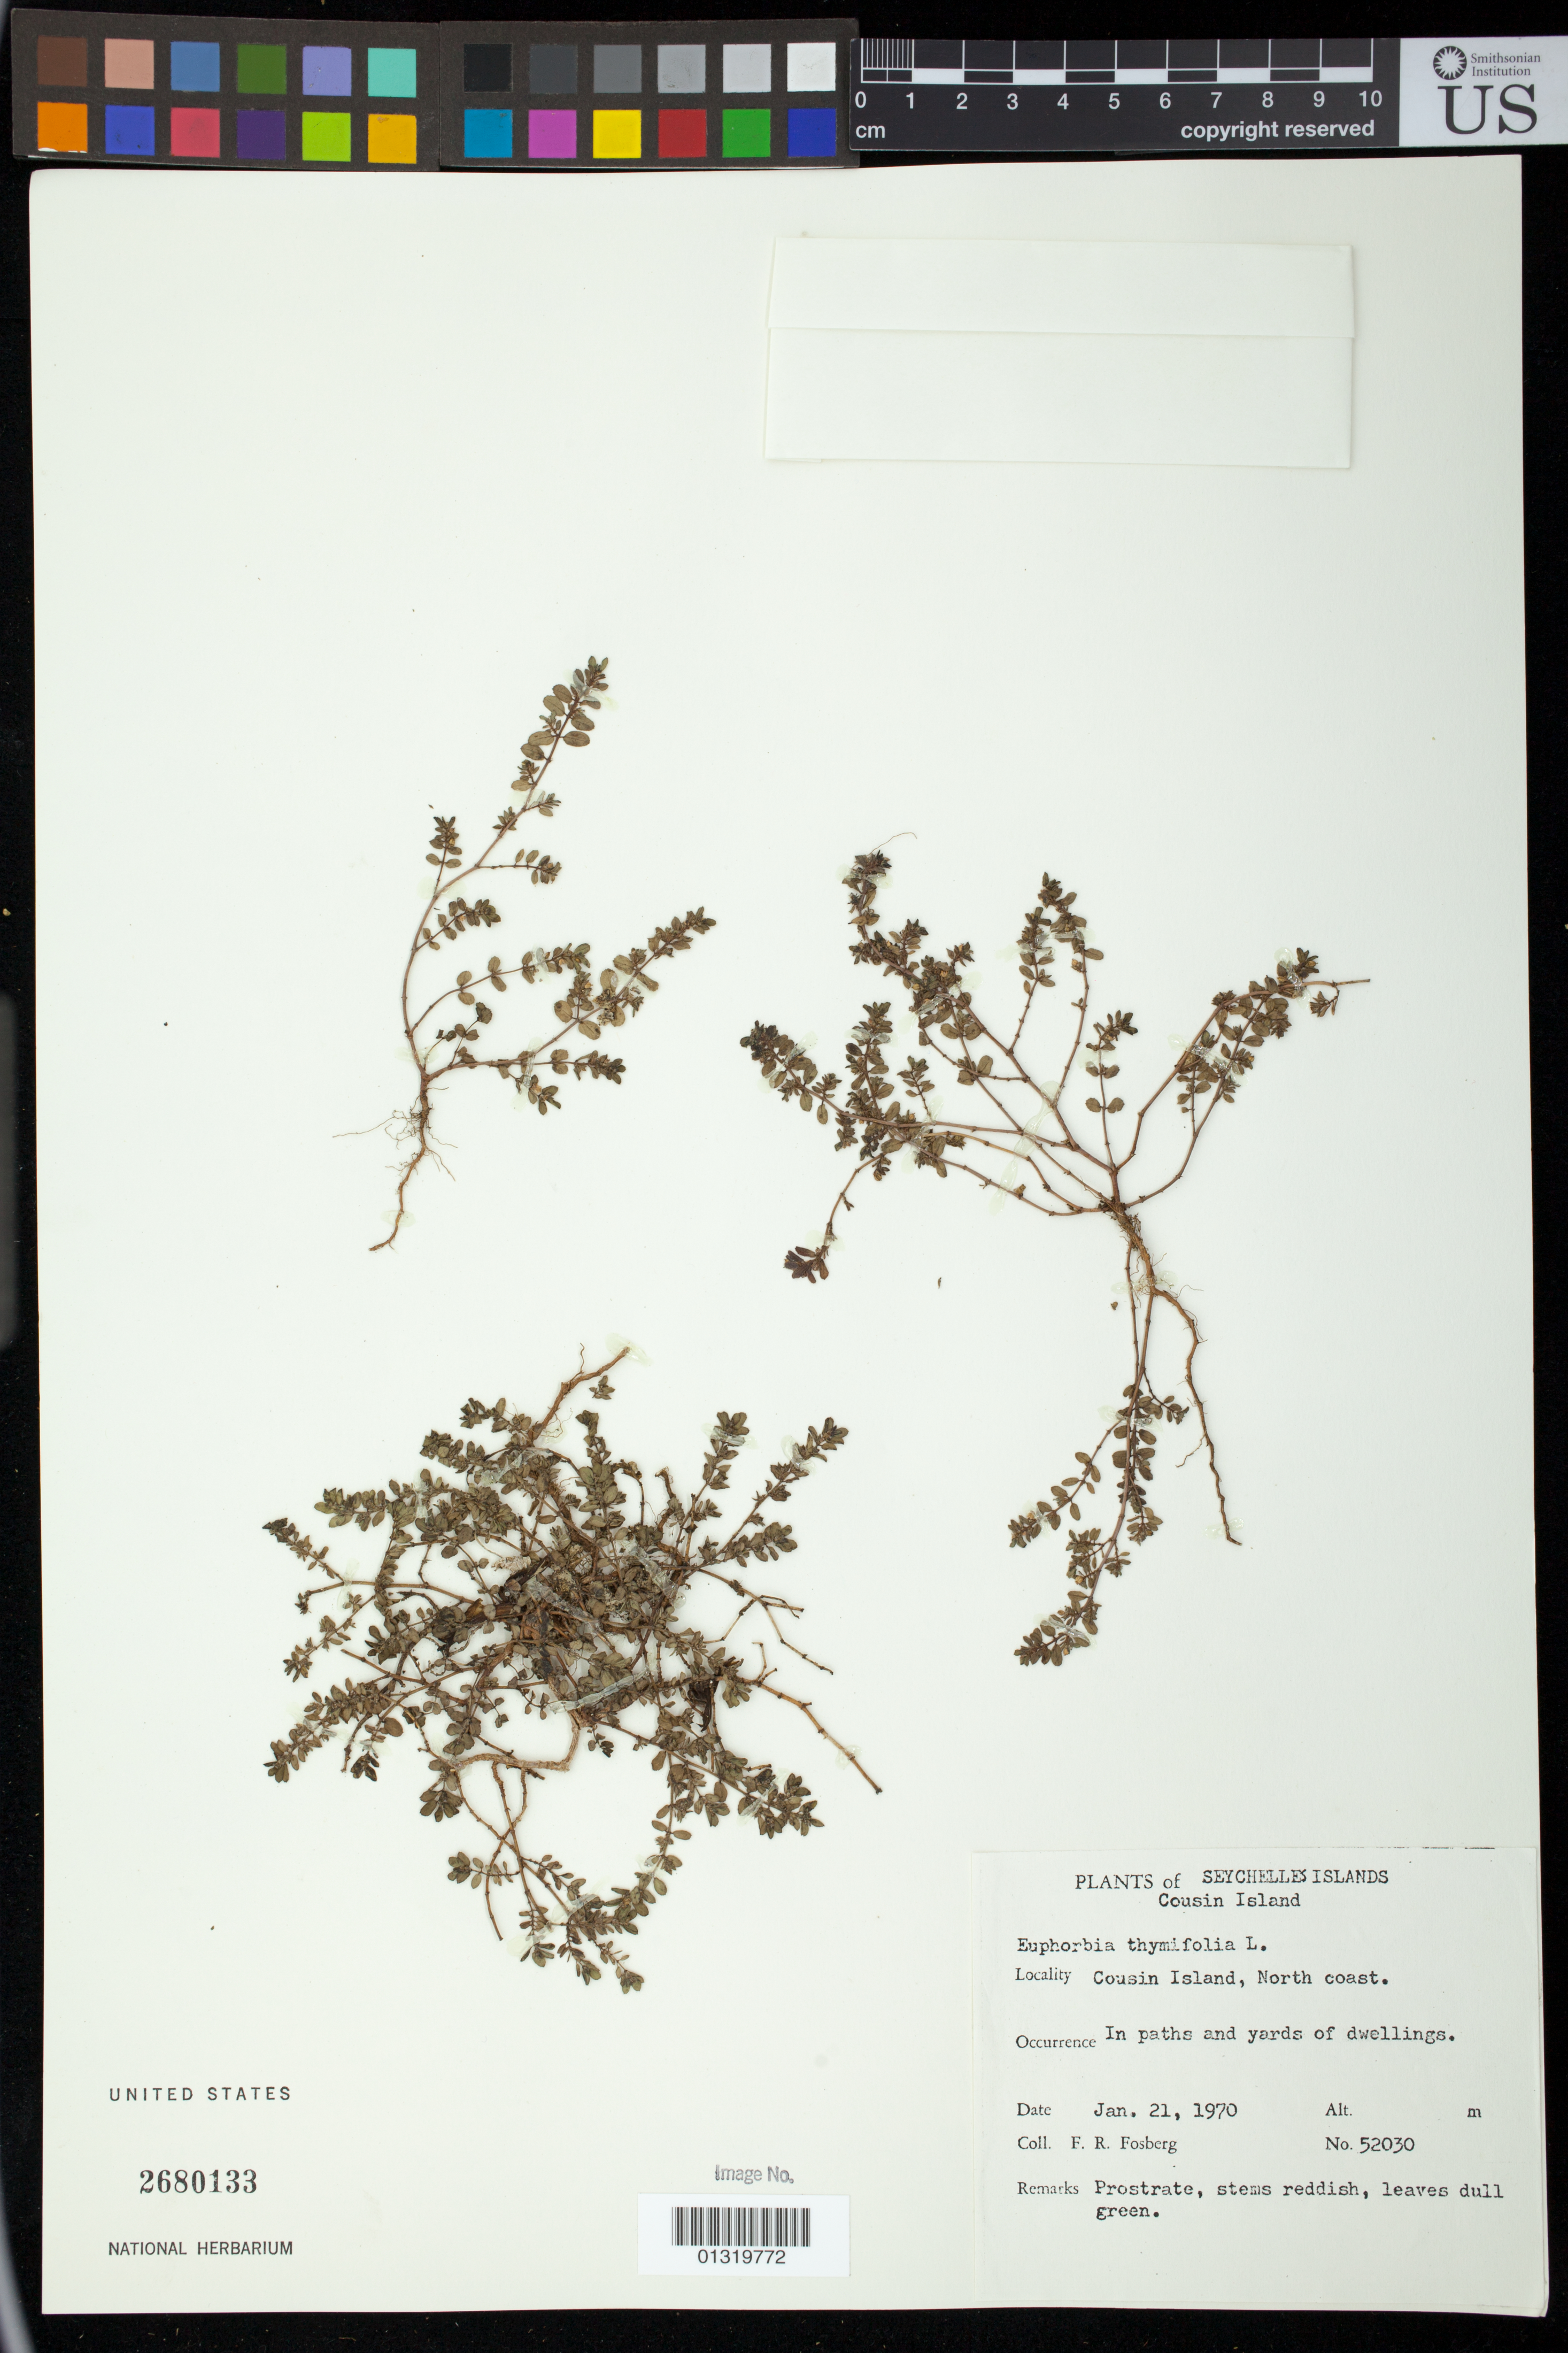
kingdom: Plantae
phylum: Tracheophyta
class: Magnoliopsida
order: Malpighiales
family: Euphorbiaceae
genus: Euphorbia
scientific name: Euphorbia thymifolia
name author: L.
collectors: F. R. Fosberg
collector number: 52030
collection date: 1970-01-21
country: Seychelles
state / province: Cousin Island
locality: North coast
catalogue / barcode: US 2680133